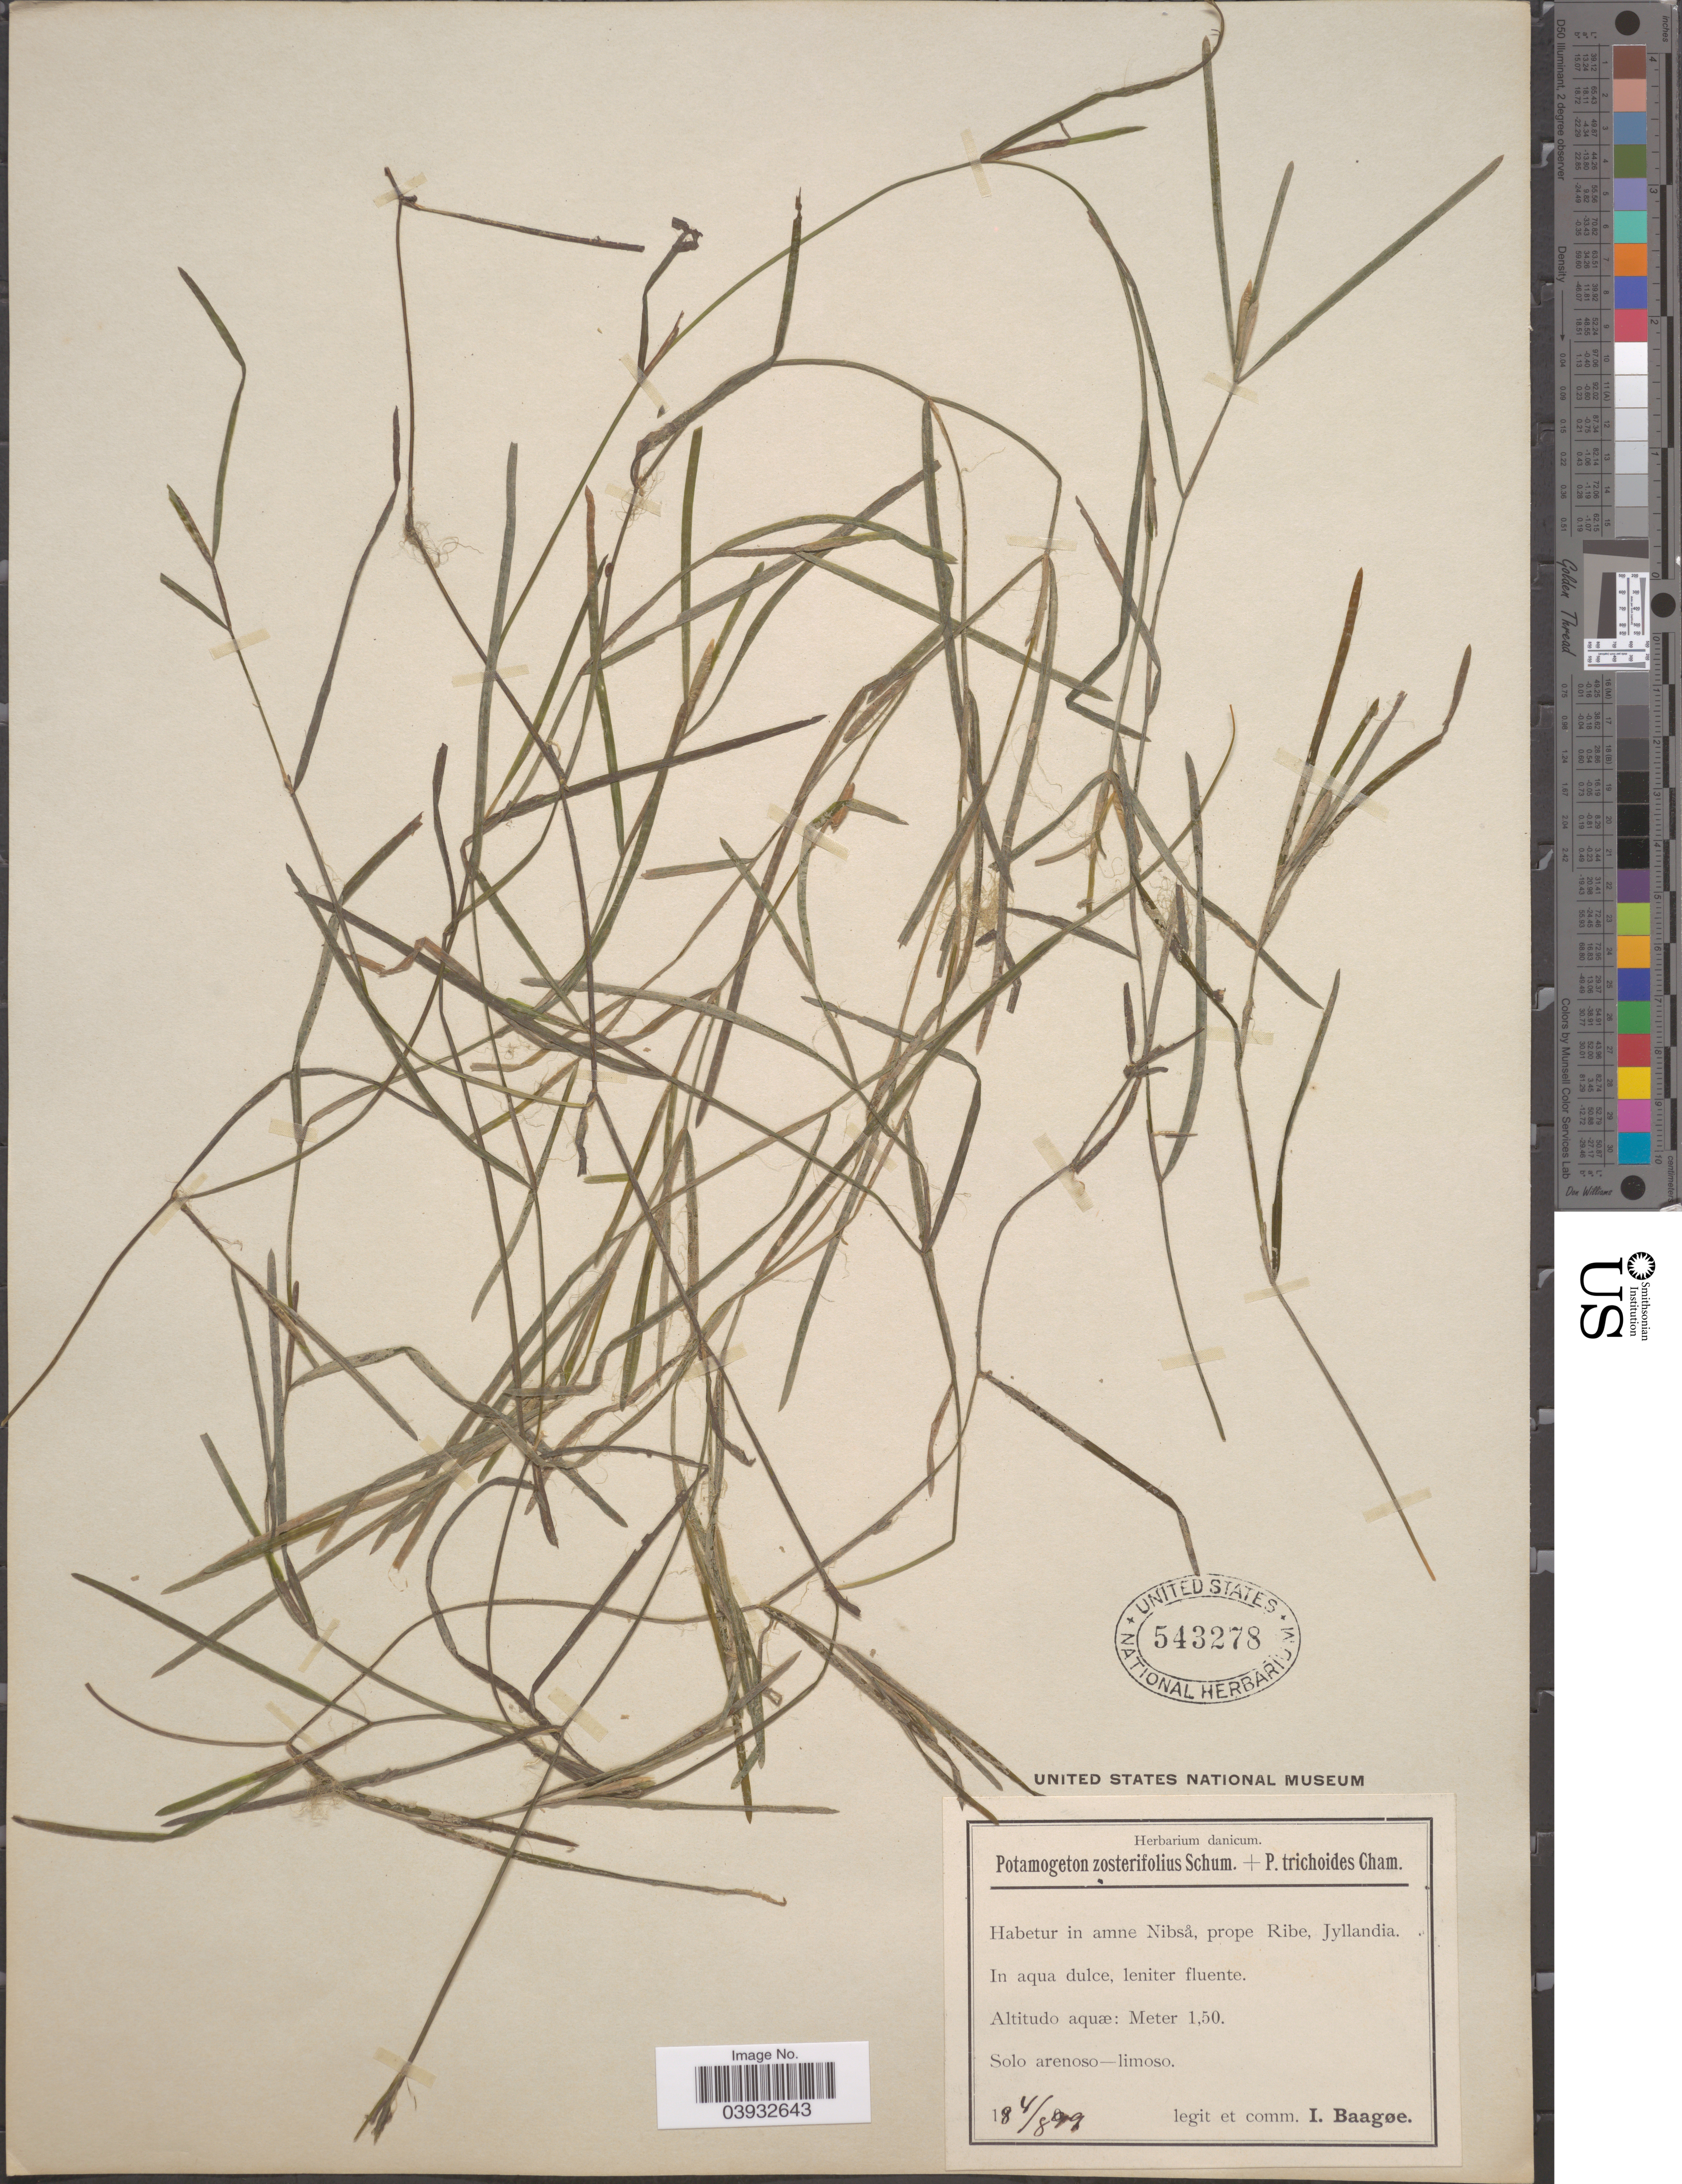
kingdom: Plantae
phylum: Tracheophyta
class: Liliopsida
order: Alismatales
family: Potamogetonaceae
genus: Potamogeton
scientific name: Potamogeton zosterifolius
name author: Schumach.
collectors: I. Baagøe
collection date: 1899-08-04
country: Denmark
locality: Nibså, prope Ribe, Jyllandia.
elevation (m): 1.5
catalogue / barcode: US 543278